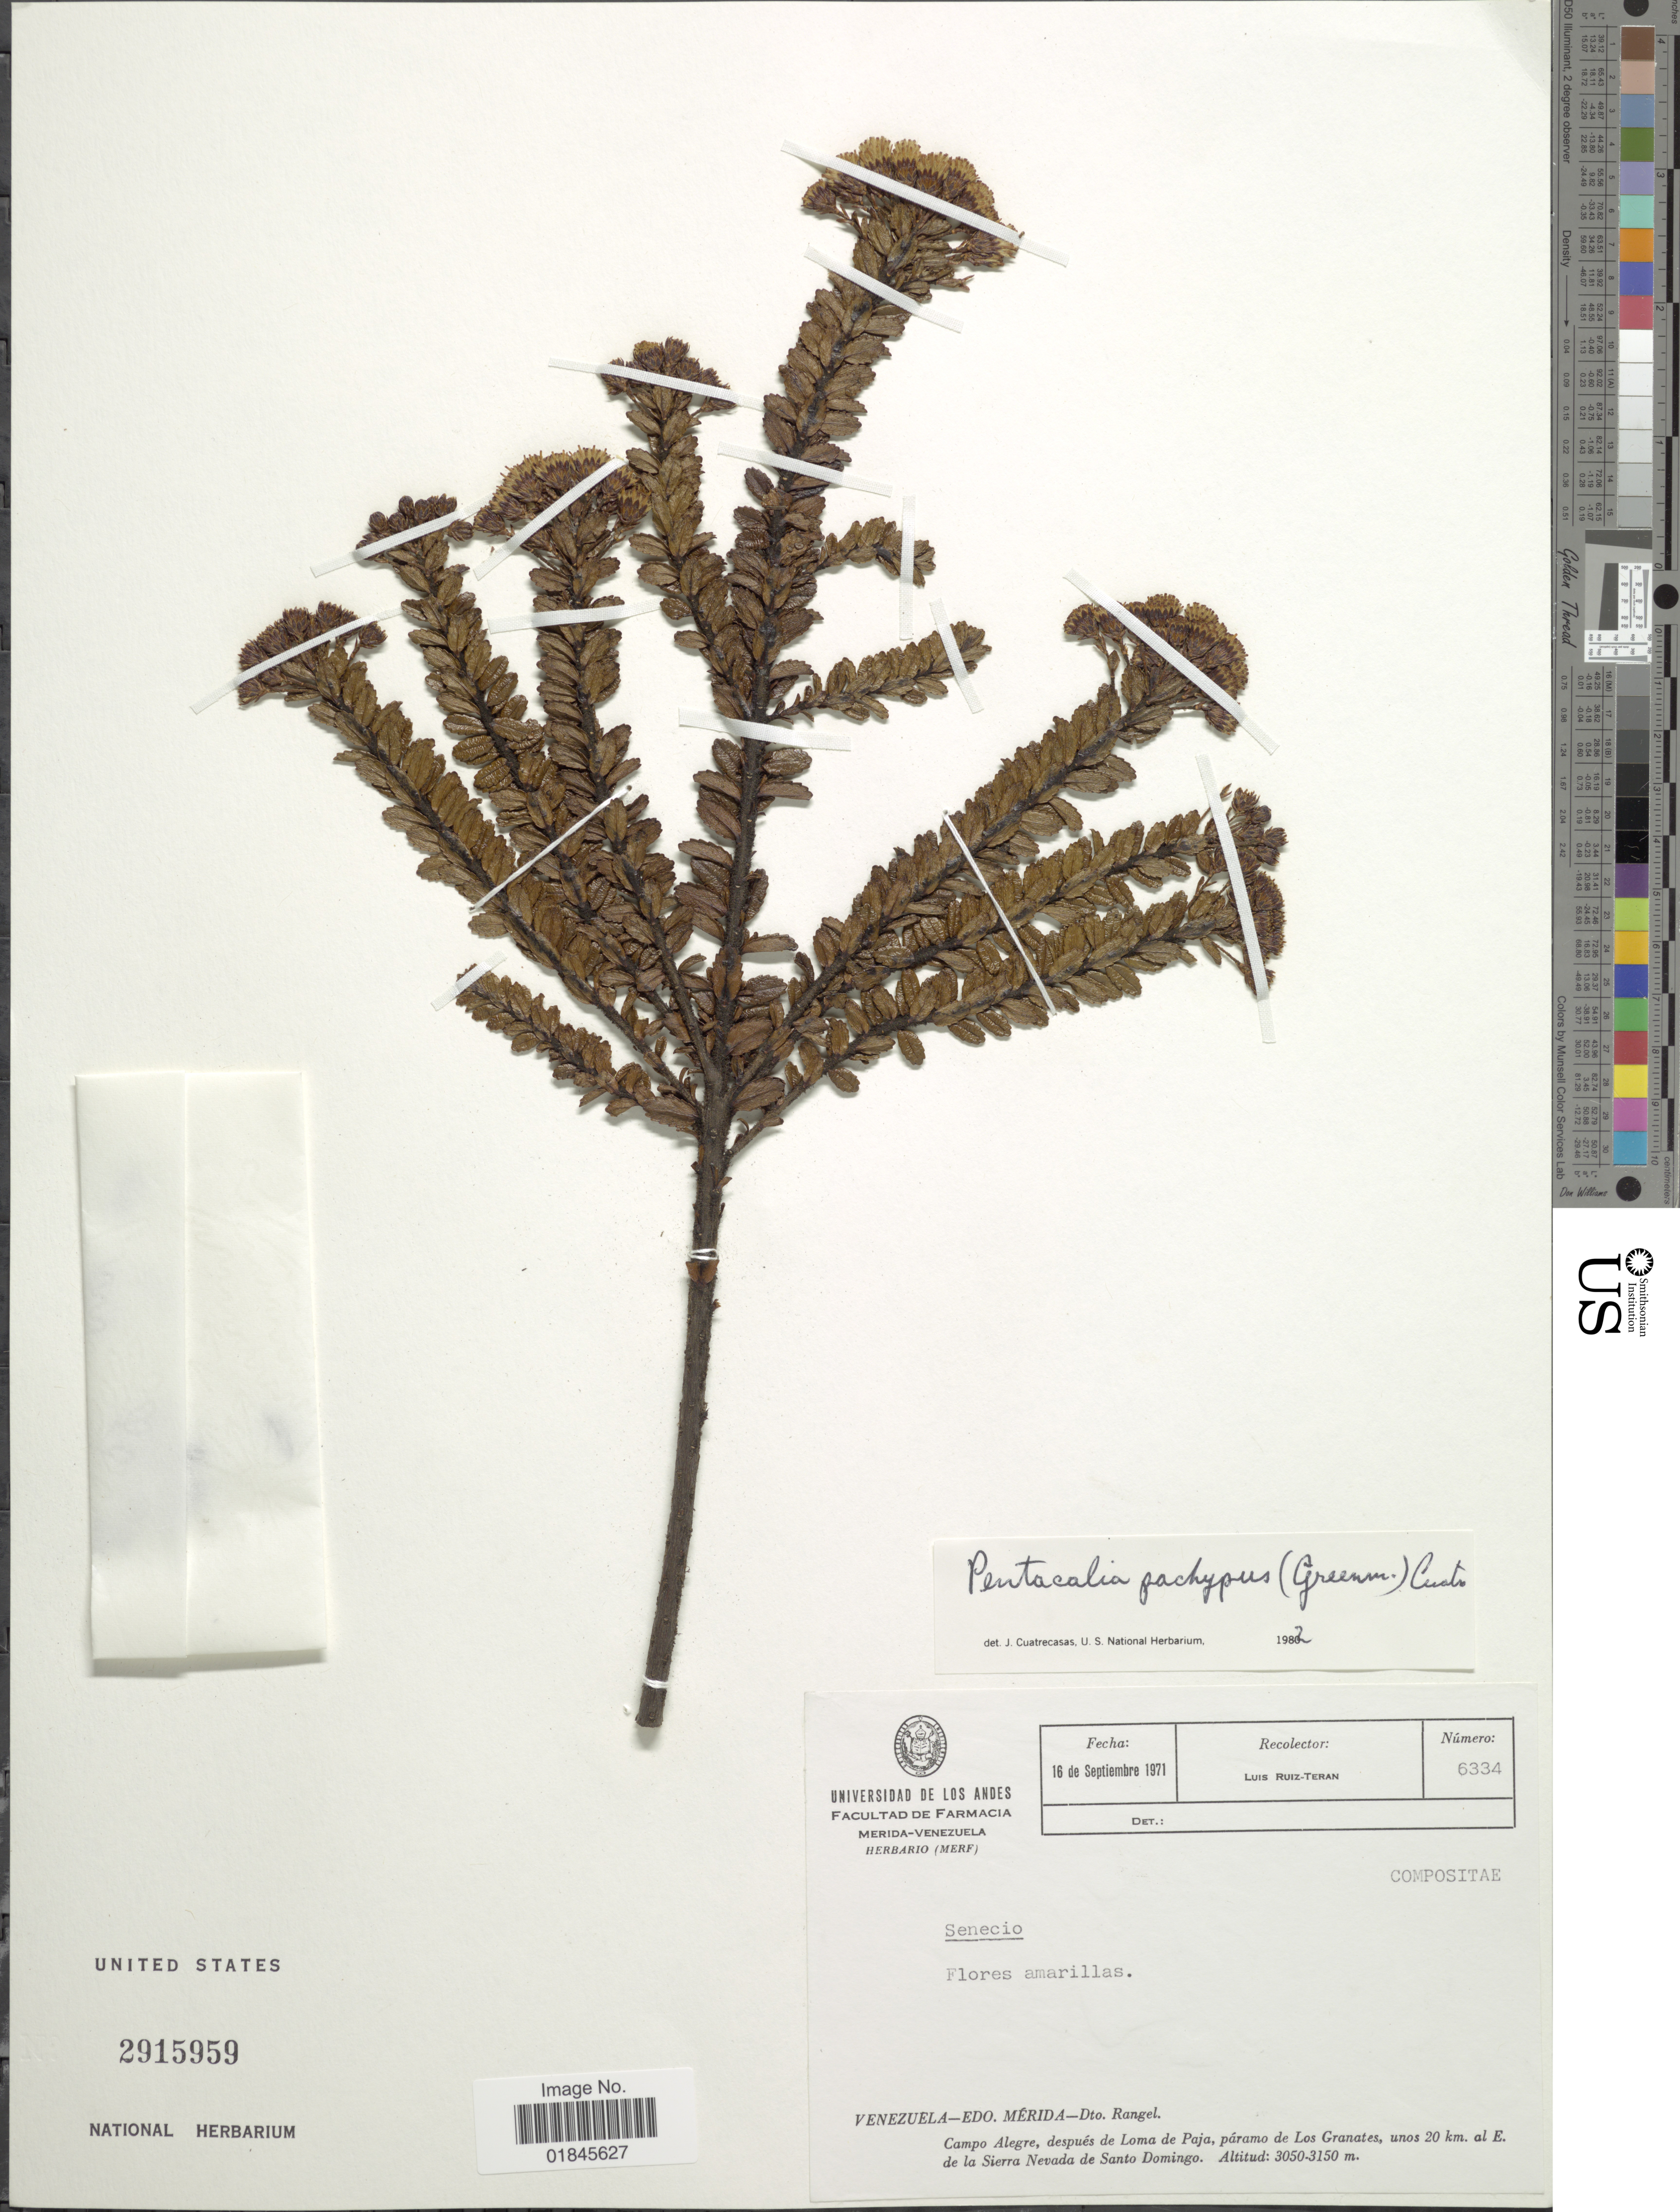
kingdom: Plantae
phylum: Tracheophyta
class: Magnoliopsida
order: Asterales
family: Asteraceae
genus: Pentacalia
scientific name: Pentacalia pachypus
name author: (Greenm.) Cuatrec.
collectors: L. Teran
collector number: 6334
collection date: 1971-09-16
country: Venezuela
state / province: Mérida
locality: Venezuela - Edo. Mérida - Dto. Rangel. Campo Alegre, después de Loma de Paja, páramo de Los Granates, unos 20 km. al E. de la Sierra Nevada de Santo Domingo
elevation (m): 3050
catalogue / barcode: US 2915959